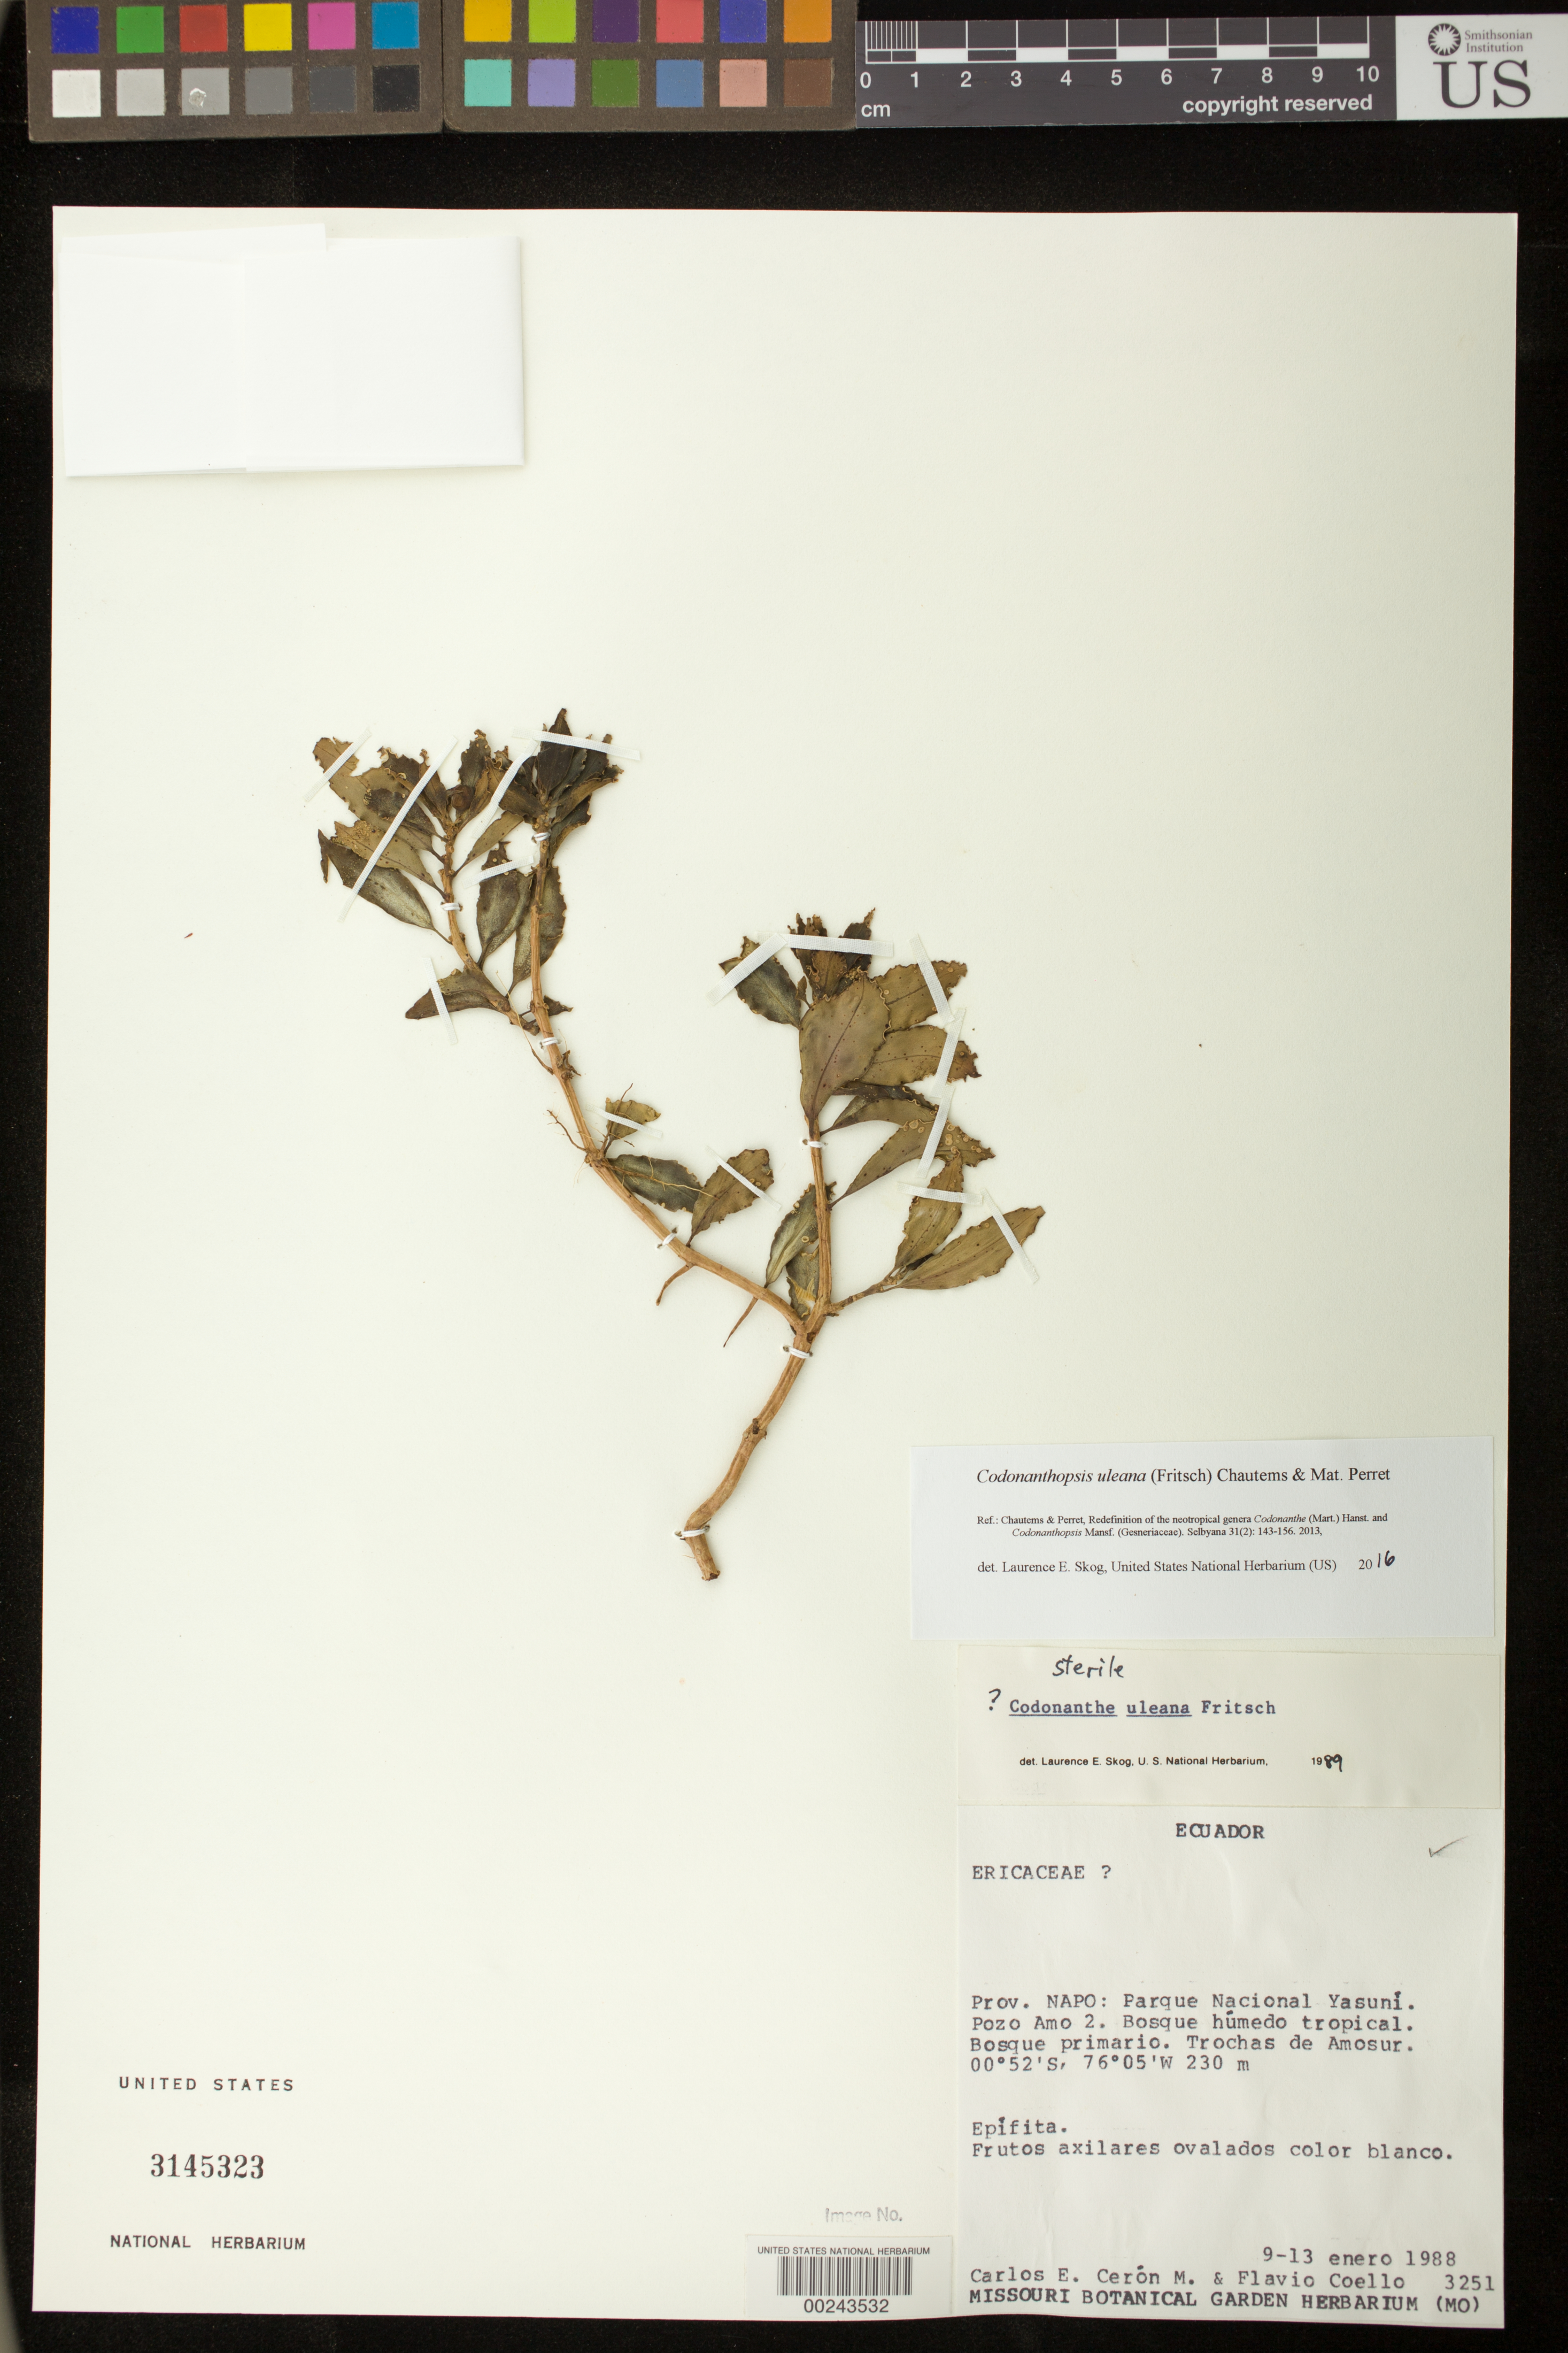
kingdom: Plantae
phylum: Tracheophyta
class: Magnoliopsida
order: Lamiales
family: Gesneriaceae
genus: Codonanthopsis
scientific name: Codonanthopsis uleana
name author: (Fritsch) Chautems & Mat.Perret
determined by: Skog, Laurence E.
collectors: C. E. Cerón M. & F. Coello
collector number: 3251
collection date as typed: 9-13 Jan 1988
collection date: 1988-01-09/1988-01-13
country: Ecuador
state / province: Napo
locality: Parque Nacional Yasuni, Pozo Amo 2, trails from Amosur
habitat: Humid tropical forest, primary forest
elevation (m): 230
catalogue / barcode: US 3145323